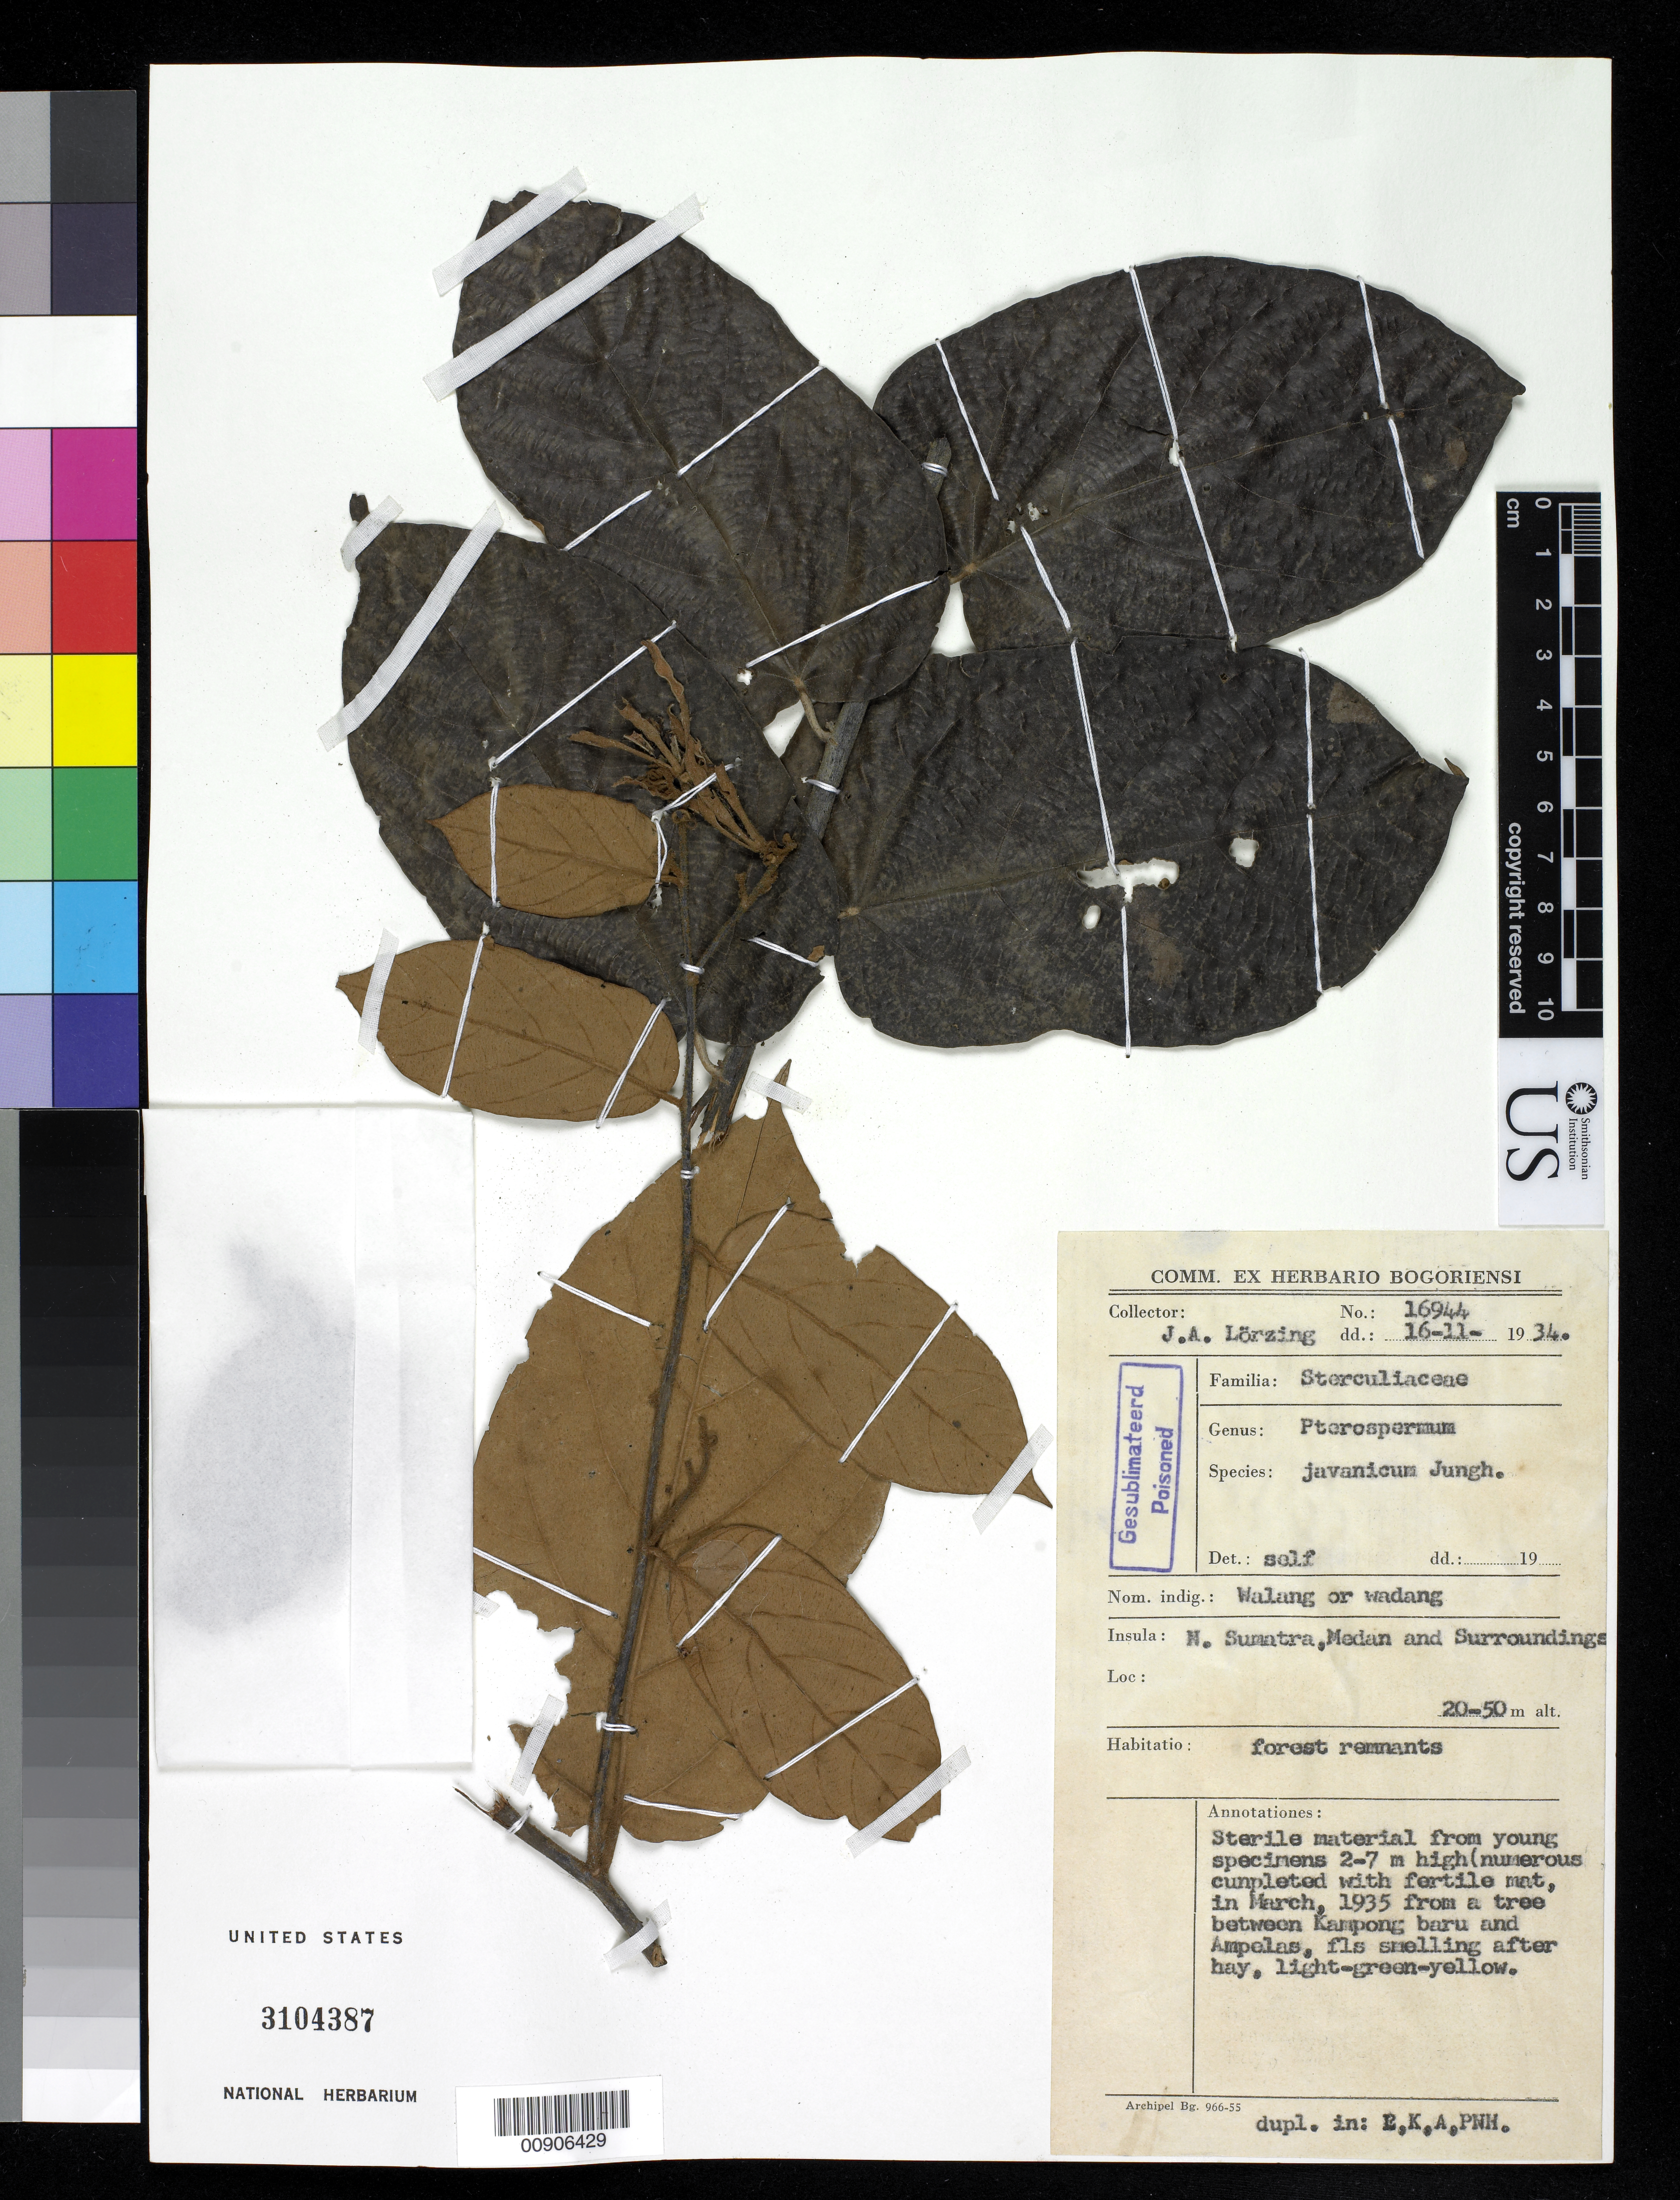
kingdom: Plantae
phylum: Tracheophyta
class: Magnoliopsida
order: Malvales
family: Malvaceae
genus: Pterospermum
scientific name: Pterospermum sumatranum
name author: Miq.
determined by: Dorr, L. J., (BOT), Smithsonian Institution - National Museum of Natural History (UNITED STATES)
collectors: J. Lorzing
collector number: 16944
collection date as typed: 16 Nov 1934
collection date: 1934-11-16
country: Indonesia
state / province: Sumatra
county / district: Sumatera Utara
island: Sumatra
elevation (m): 20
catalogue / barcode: US 3104387